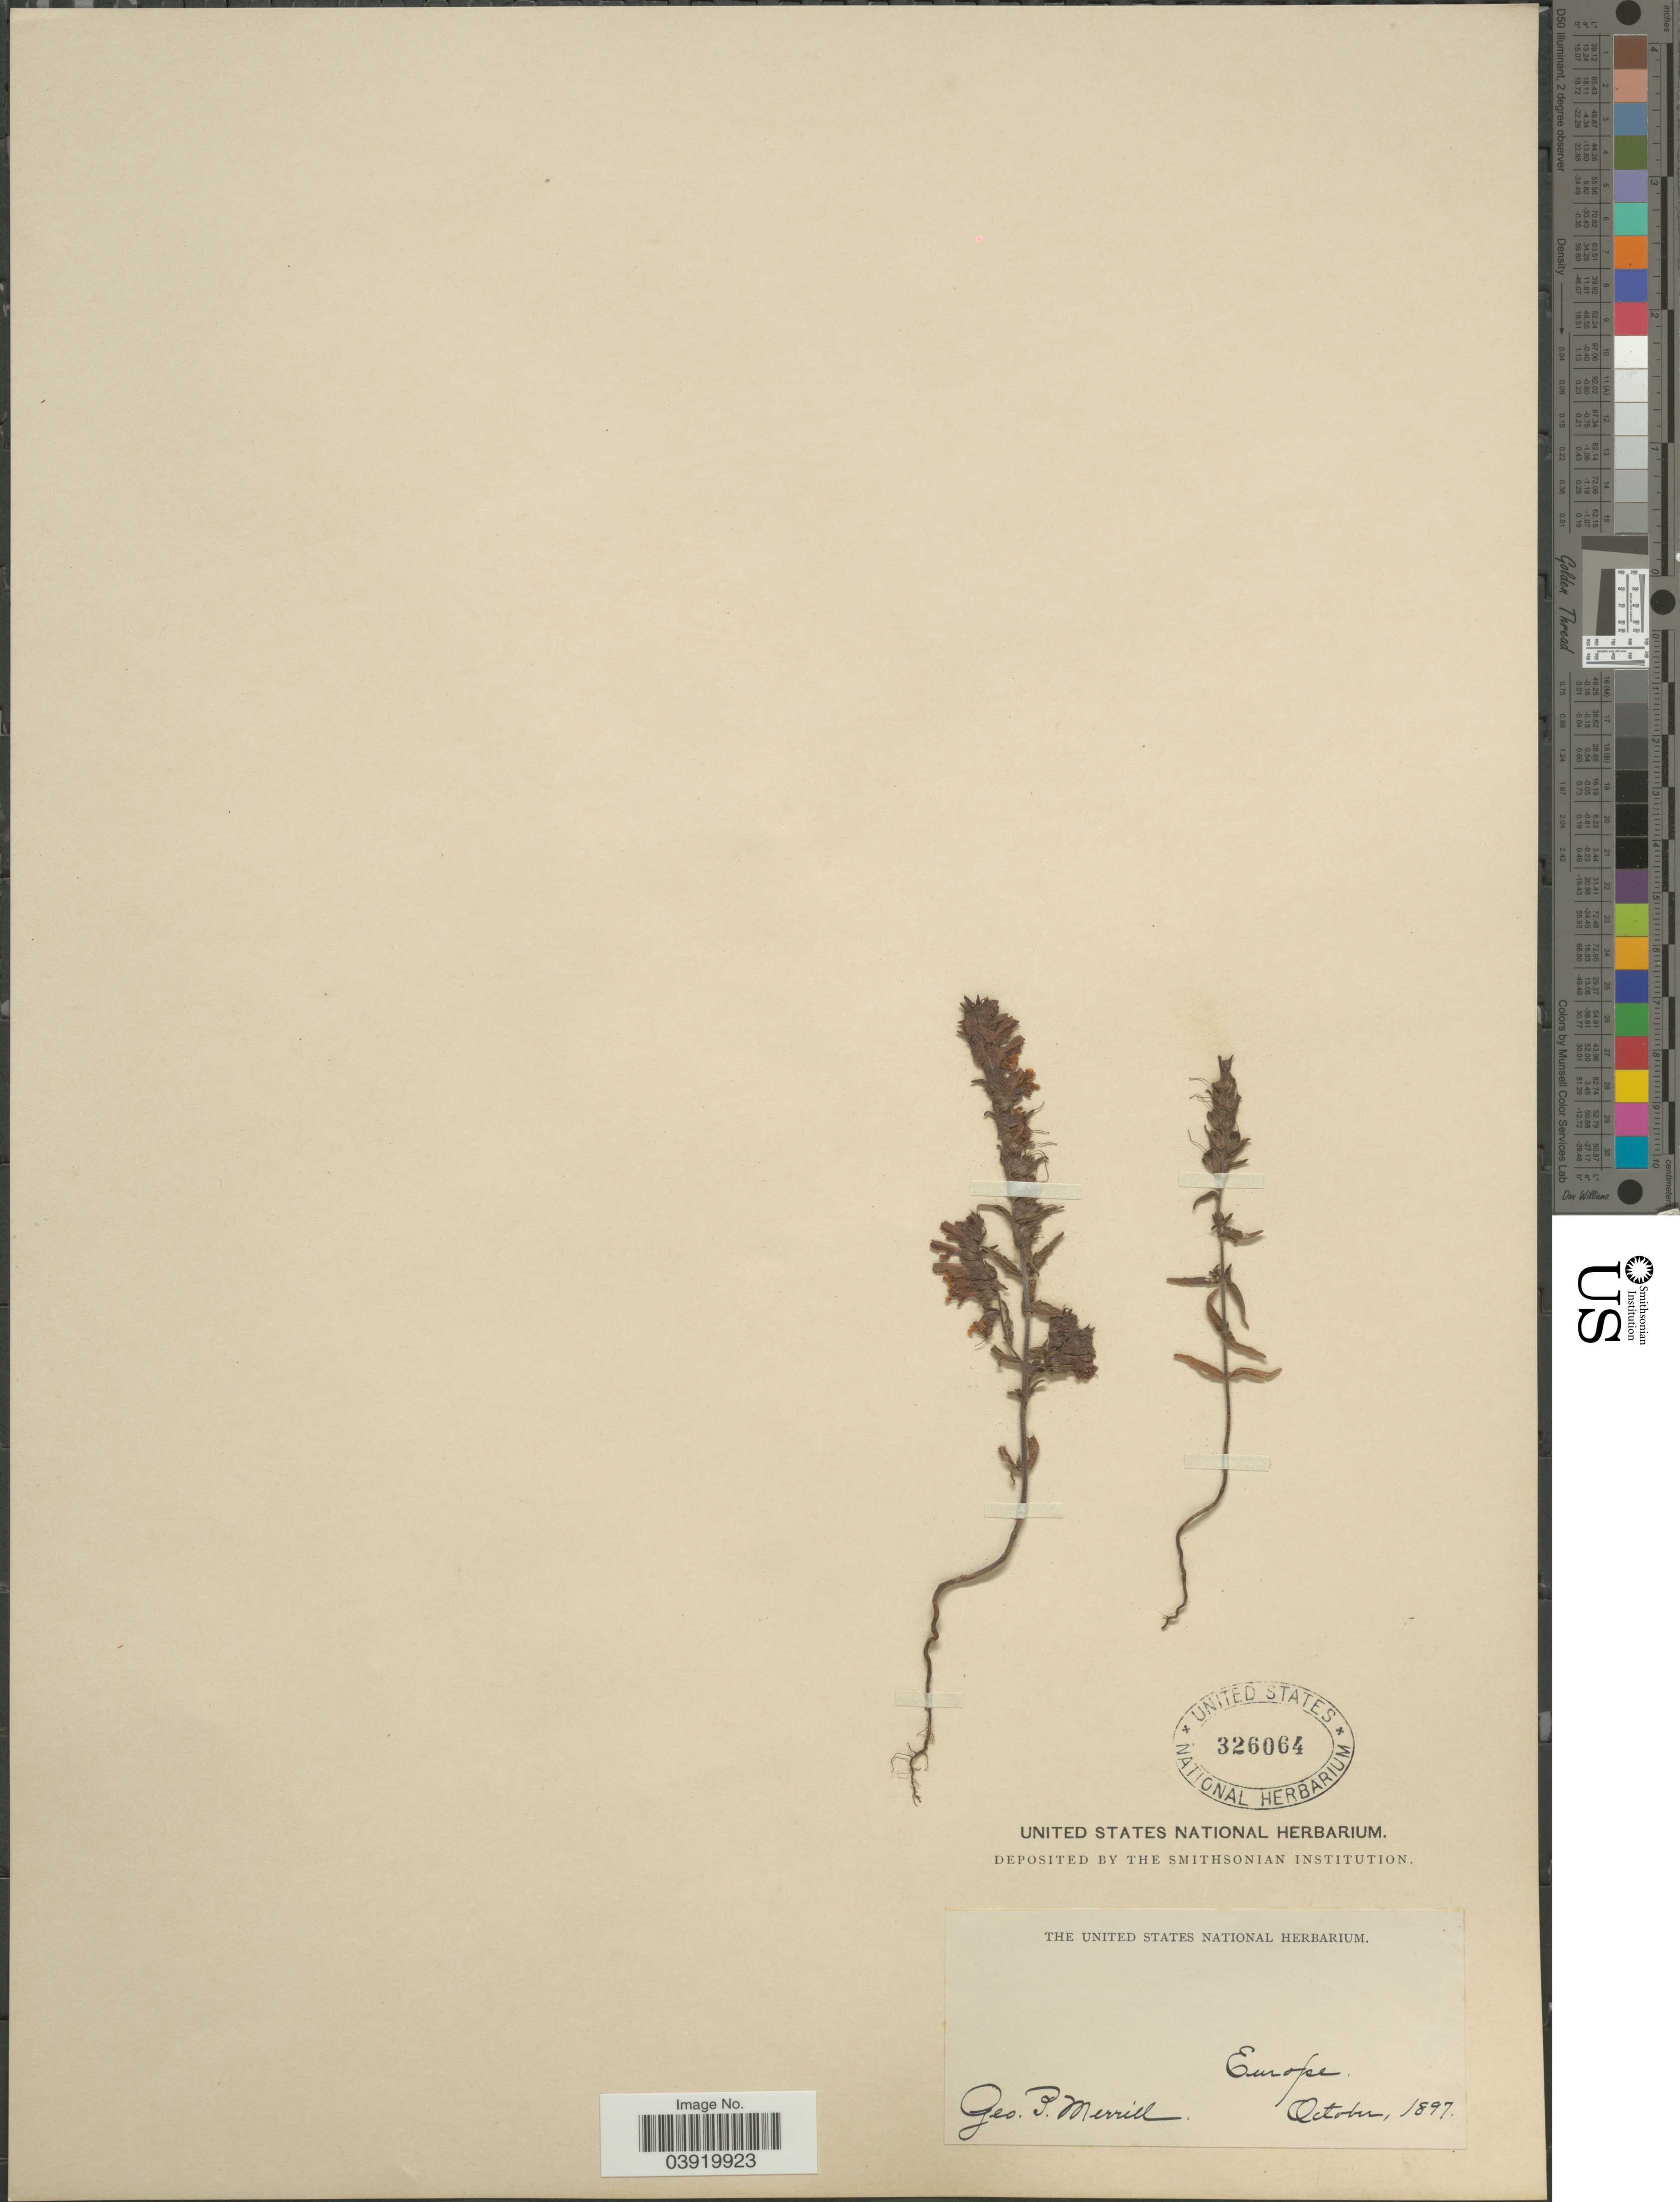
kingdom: Plantae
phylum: Tracheophyta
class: Magnoliopsida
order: Lamiales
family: Orobanchaceae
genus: Odontites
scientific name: Odontites sp.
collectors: G. P. Merrill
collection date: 1897-10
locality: Europe.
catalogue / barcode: US 326064